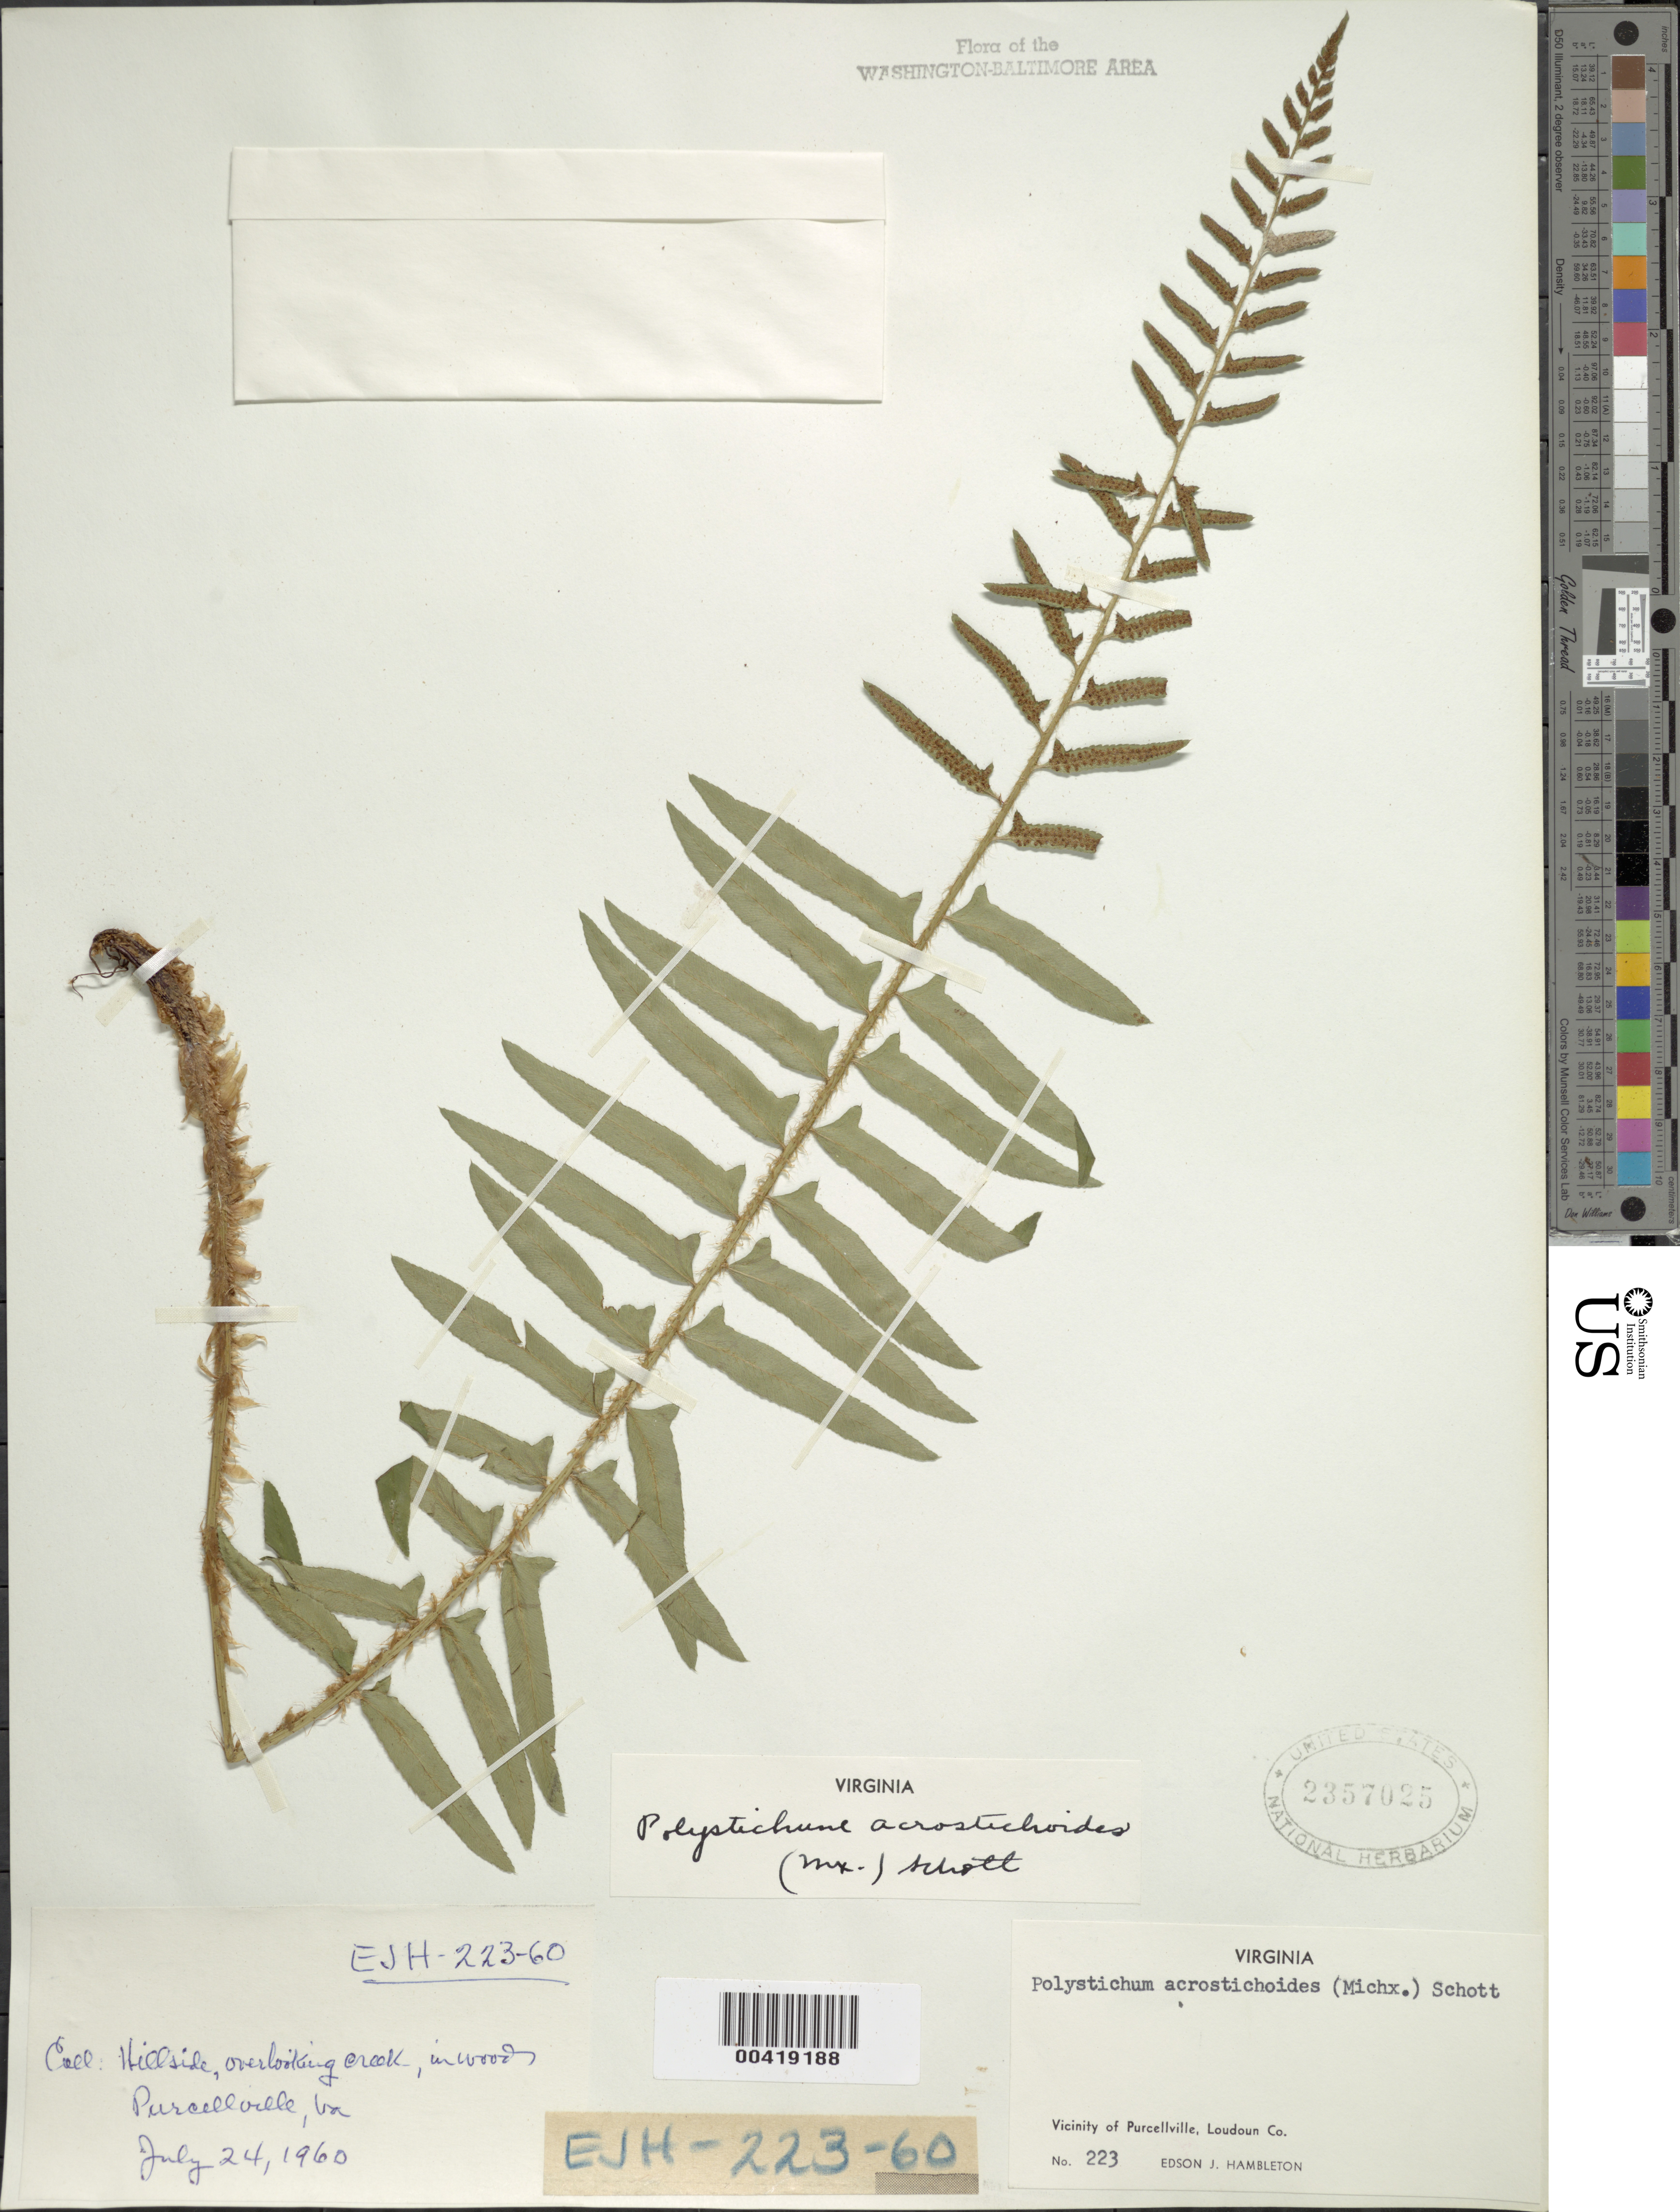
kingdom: Plantae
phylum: Tracheophyta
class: Polypodiopsida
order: Polypodiales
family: Dryopteridaceae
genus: Polystichum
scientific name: Polystichum acrostichoides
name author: (Michx.) Schott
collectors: E. Hambleton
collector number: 223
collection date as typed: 24 Jul 1960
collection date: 1960-07-24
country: United States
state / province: Virginia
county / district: Loudoun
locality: Purcellville vicinity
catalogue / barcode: US 2357025